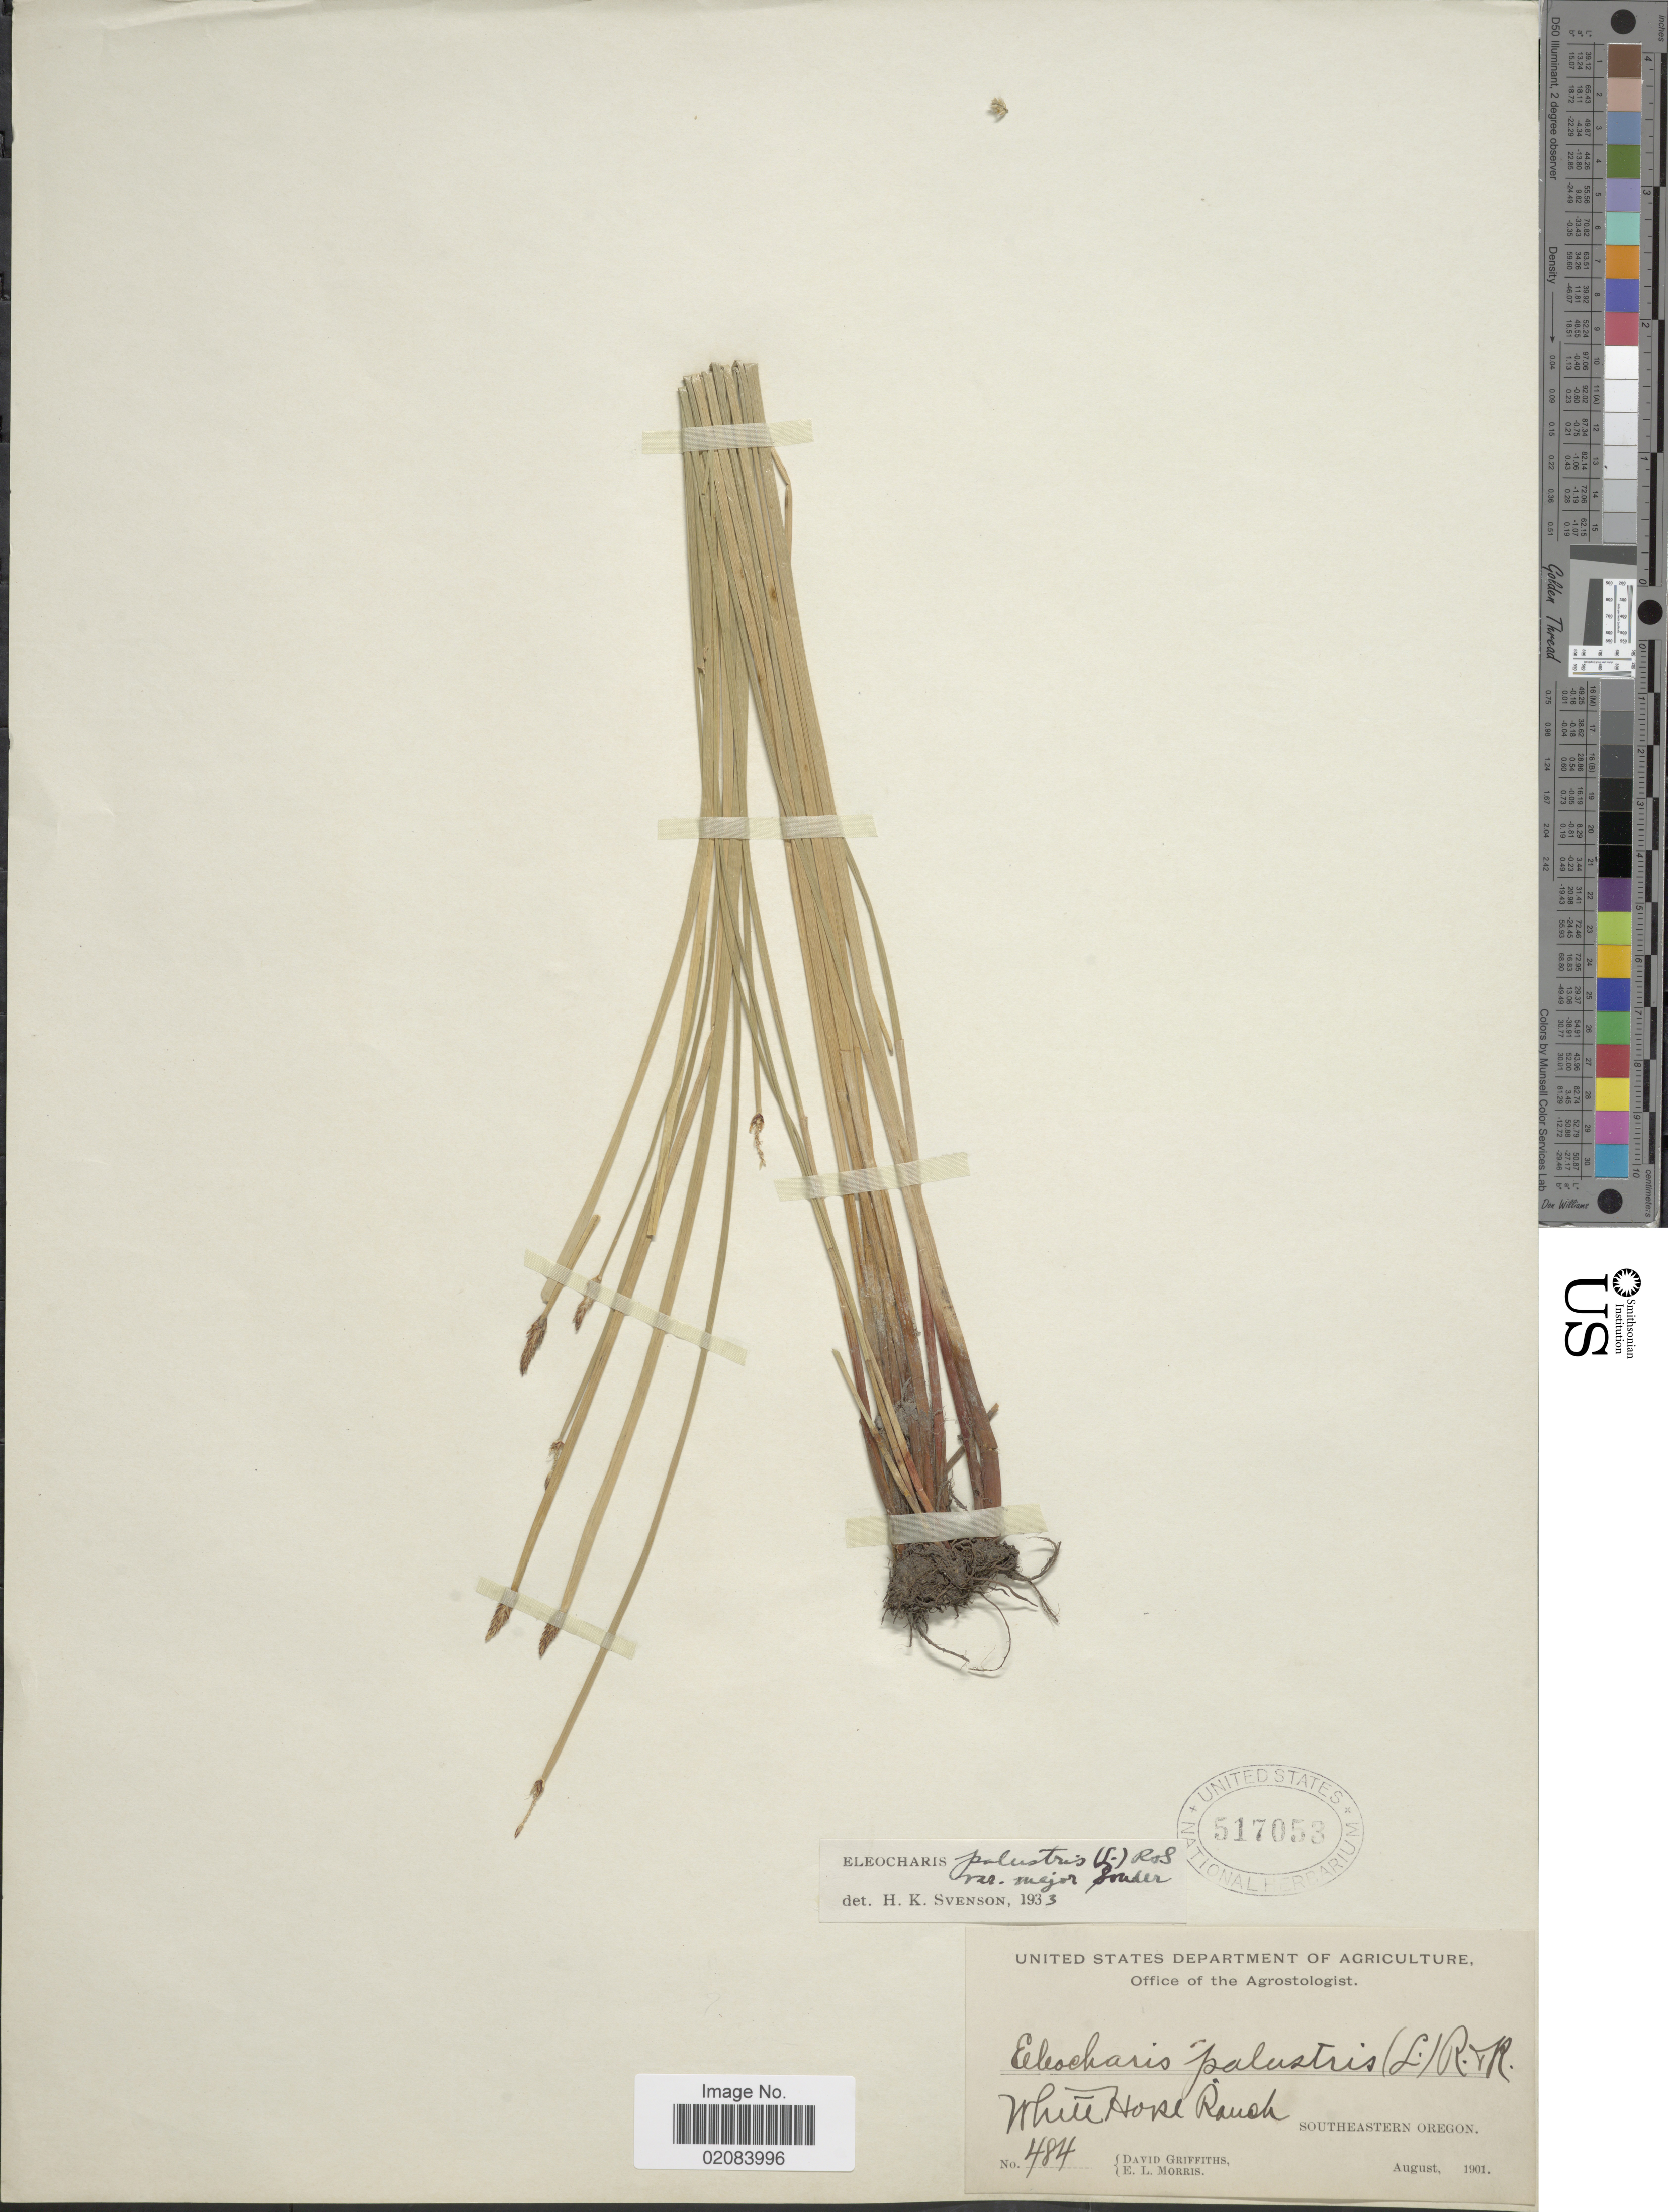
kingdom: Plantae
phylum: Tracheophyta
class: Liliopsida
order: Poales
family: Cyperaceae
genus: Eleocharis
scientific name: Eleocharis palustris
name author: (L.) Roem. & Schult.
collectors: D. Griffiths & E. Morris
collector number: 484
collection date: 1901-08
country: United States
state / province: Oregon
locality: White Horse Ranch, Southeastern Oregon.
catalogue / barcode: US 517053